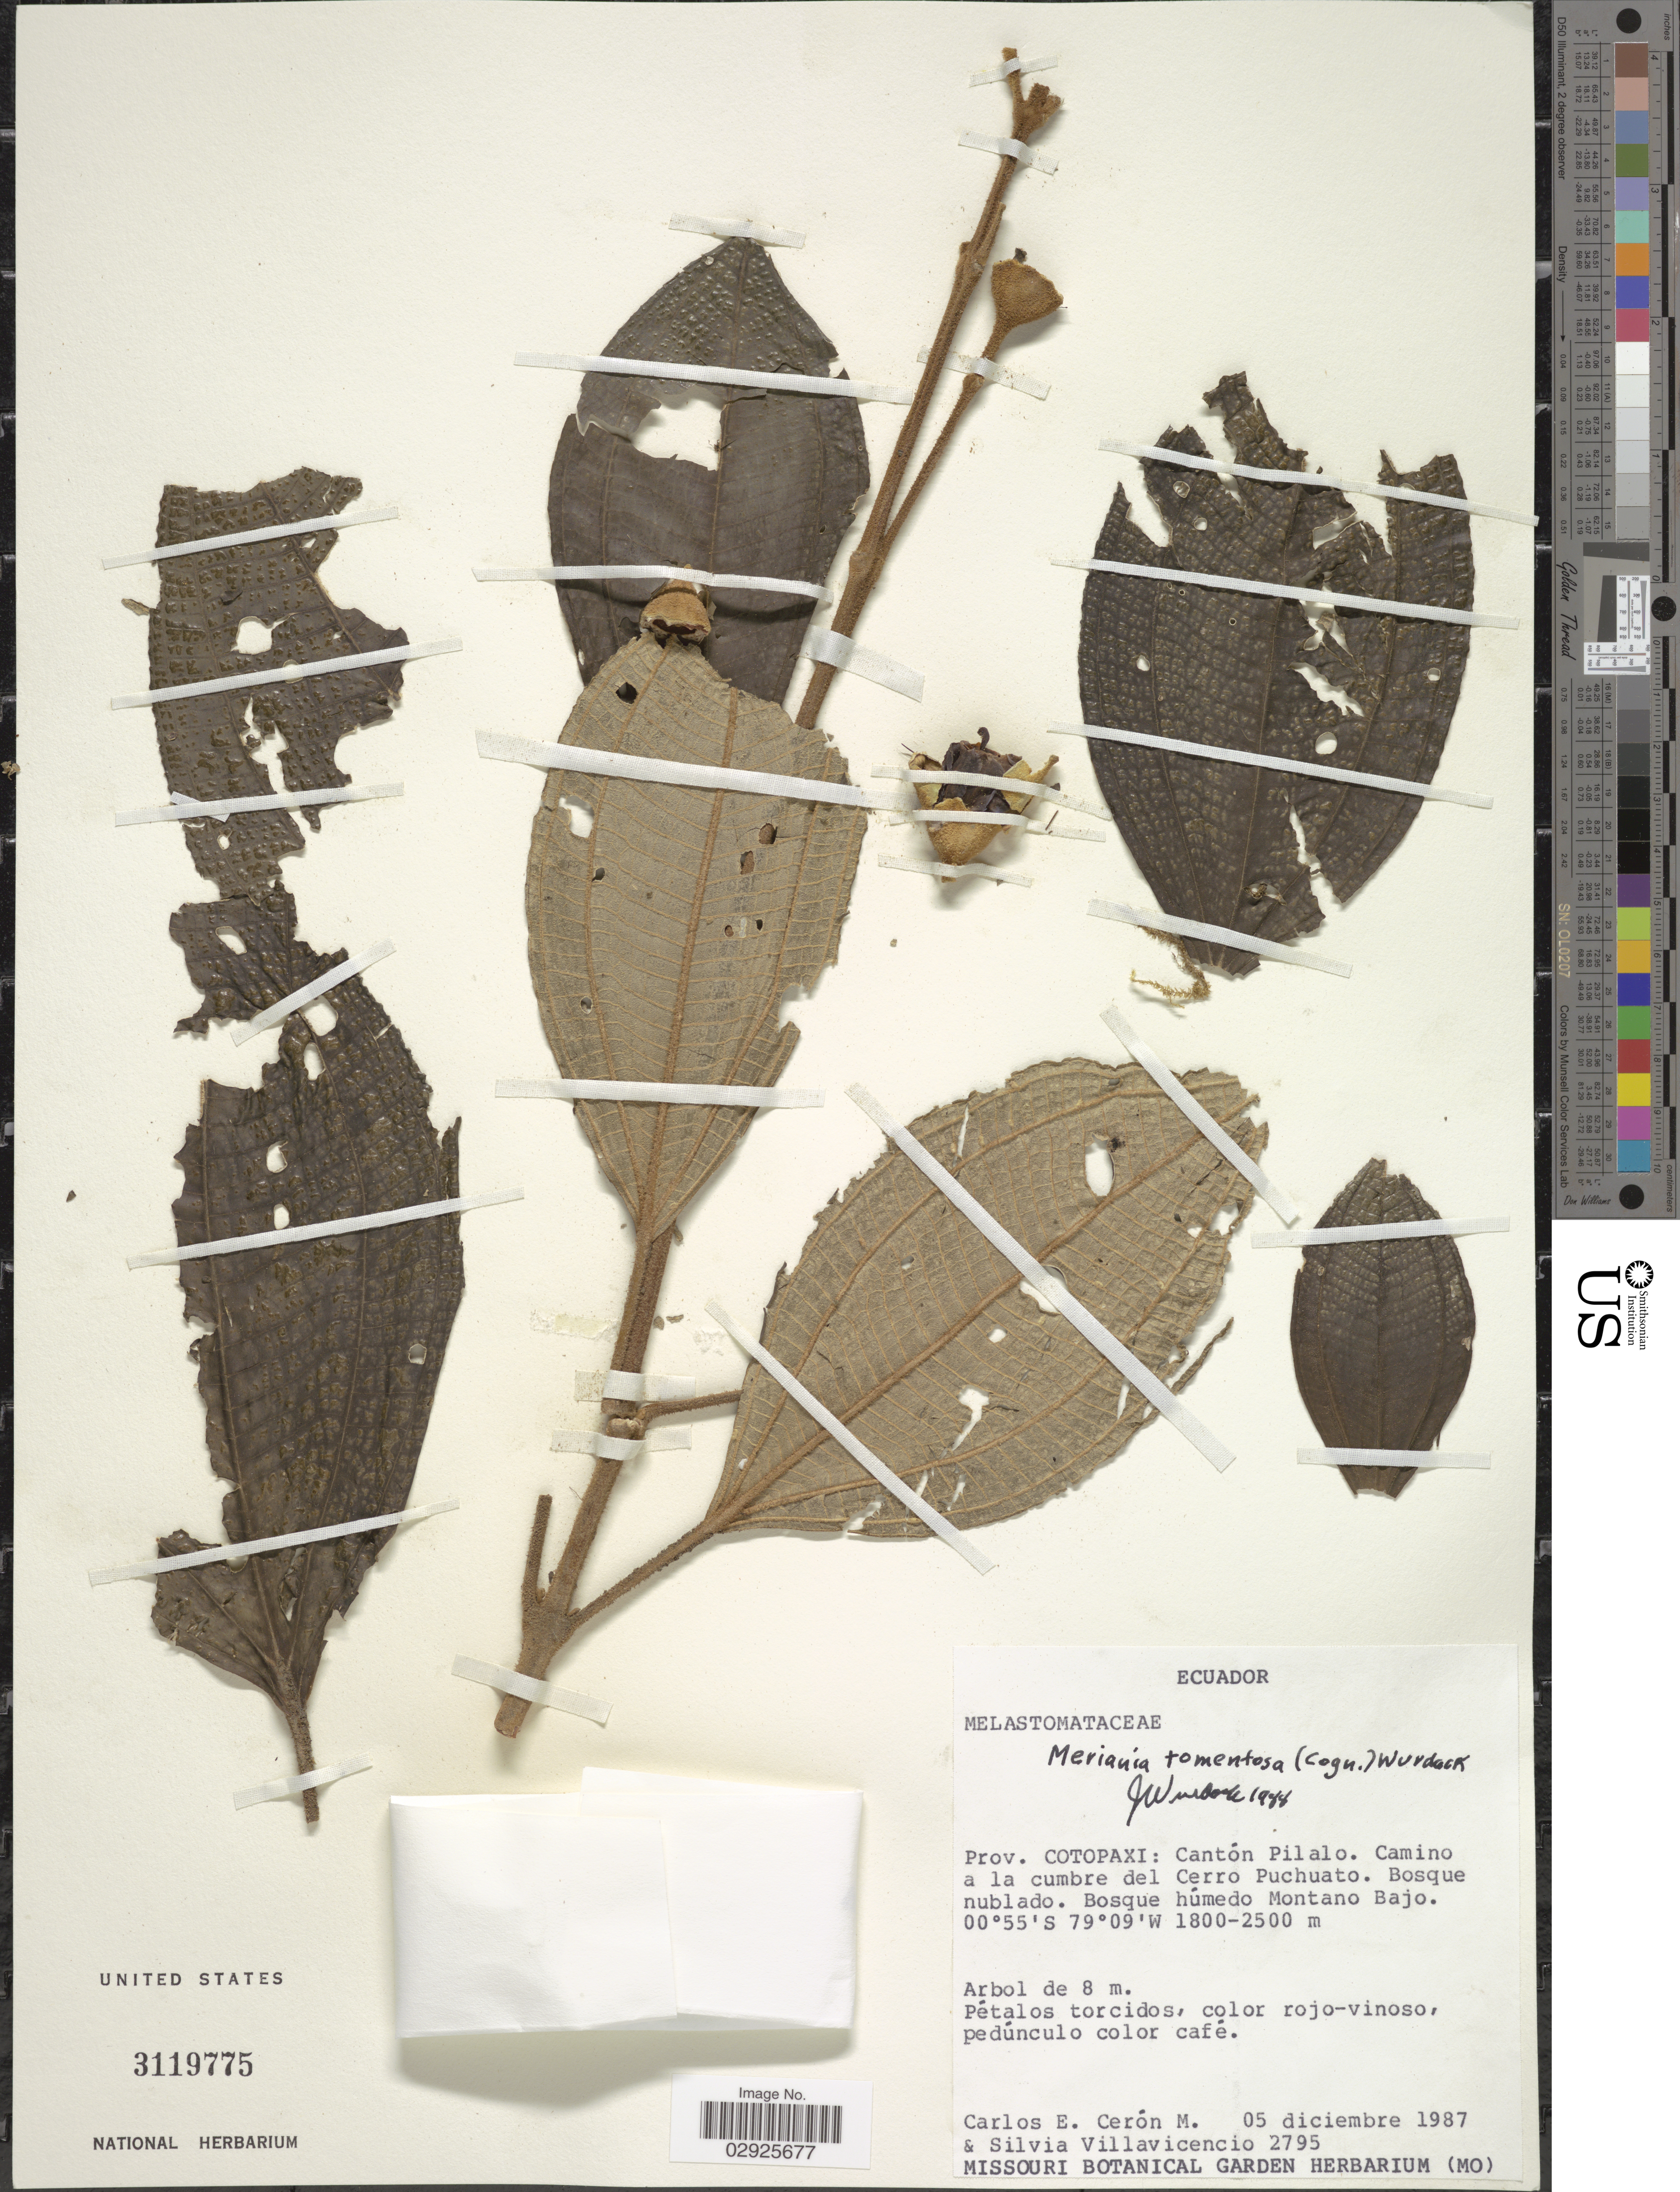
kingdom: Plantae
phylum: Tracheophyta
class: Magnoliopsida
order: Myrtales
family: Melastomataceae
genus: Meriania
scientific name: Meriania tomentosa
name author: (Cogn.) Wurdack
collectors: C. E. Cerón M. & S. Villavicencio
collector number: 2795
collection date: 1987-12-05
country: Ecuador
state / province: Cotopaxi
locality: Cantón Pilalo. Camino a la cumbre del Cerro Puchuato.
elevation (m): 1800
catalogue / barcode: US 3119775